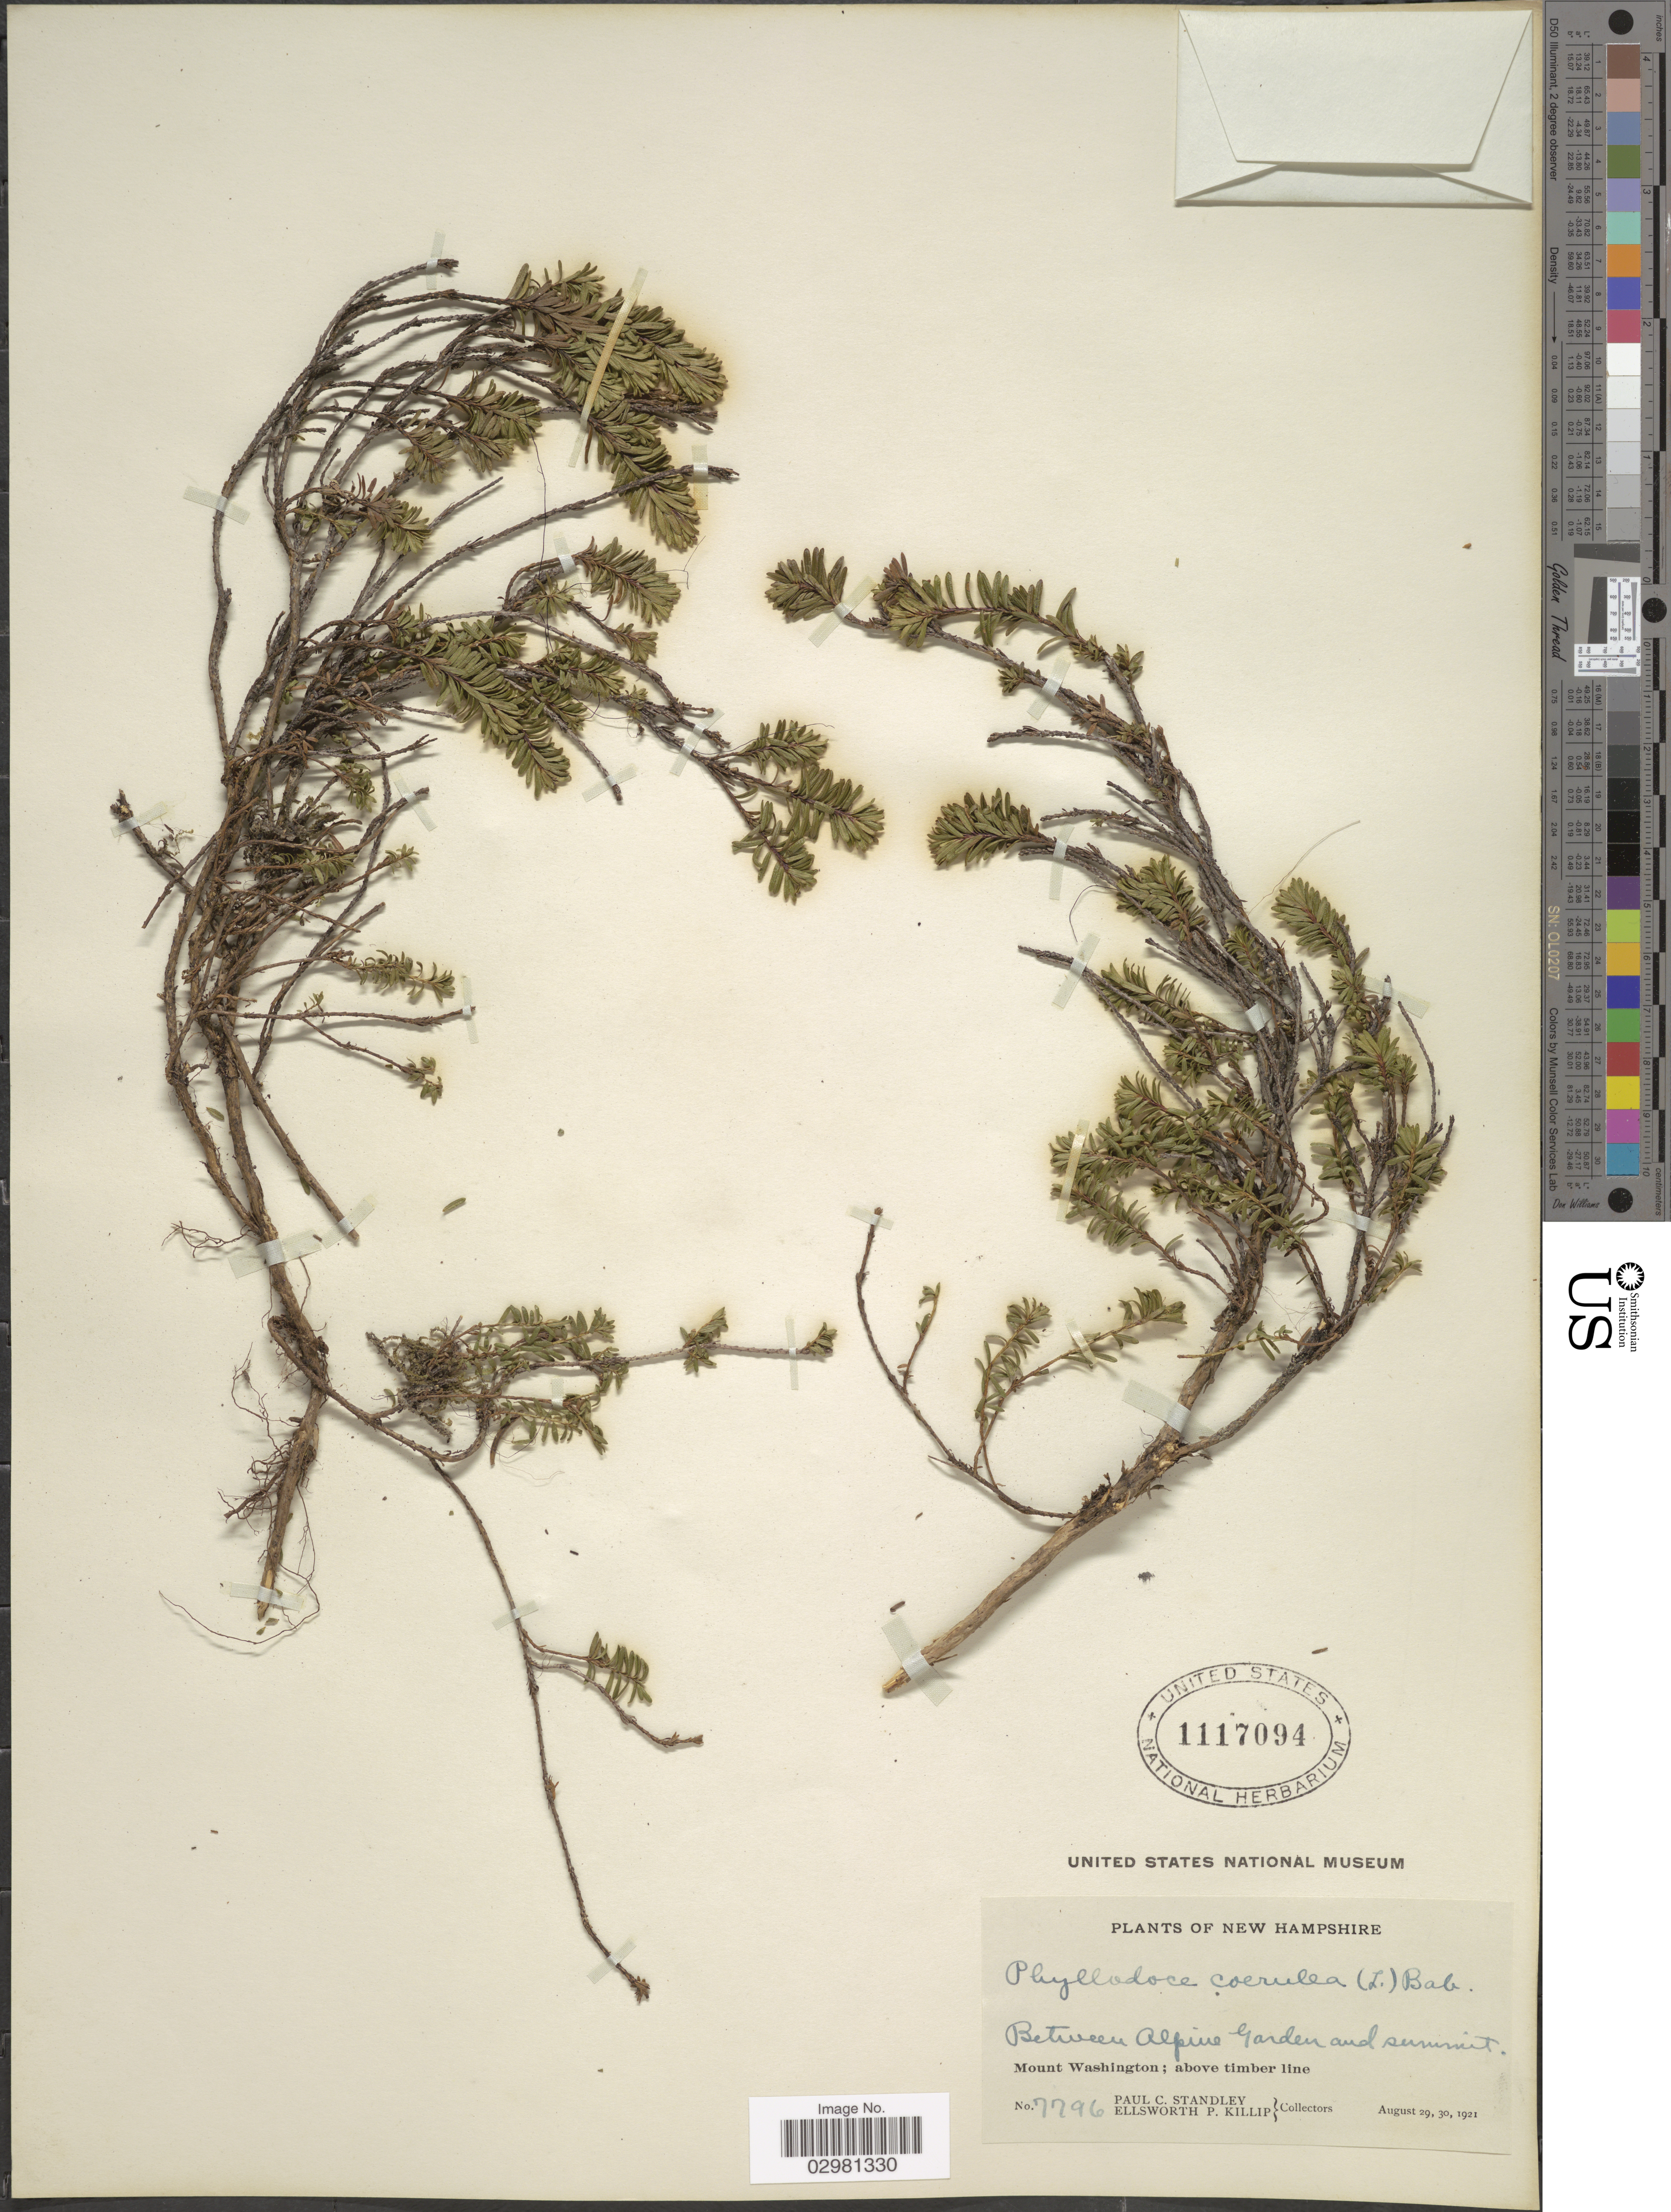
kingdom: Plantae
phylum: Tracheophyta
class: Magnoliopsida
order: Ericales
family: Ericaceae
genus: Phyllodoce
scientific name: Phyllodoce caerulea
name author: (L.) Bab.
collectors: P. C. Standley & E. P. Killip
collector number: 7796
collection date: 1921-08-29/1921-08-30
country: United States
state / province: New Hampshire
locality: Between Alpine Garden and summit. Mount Washington; above timber line.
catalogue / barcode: US 1117094